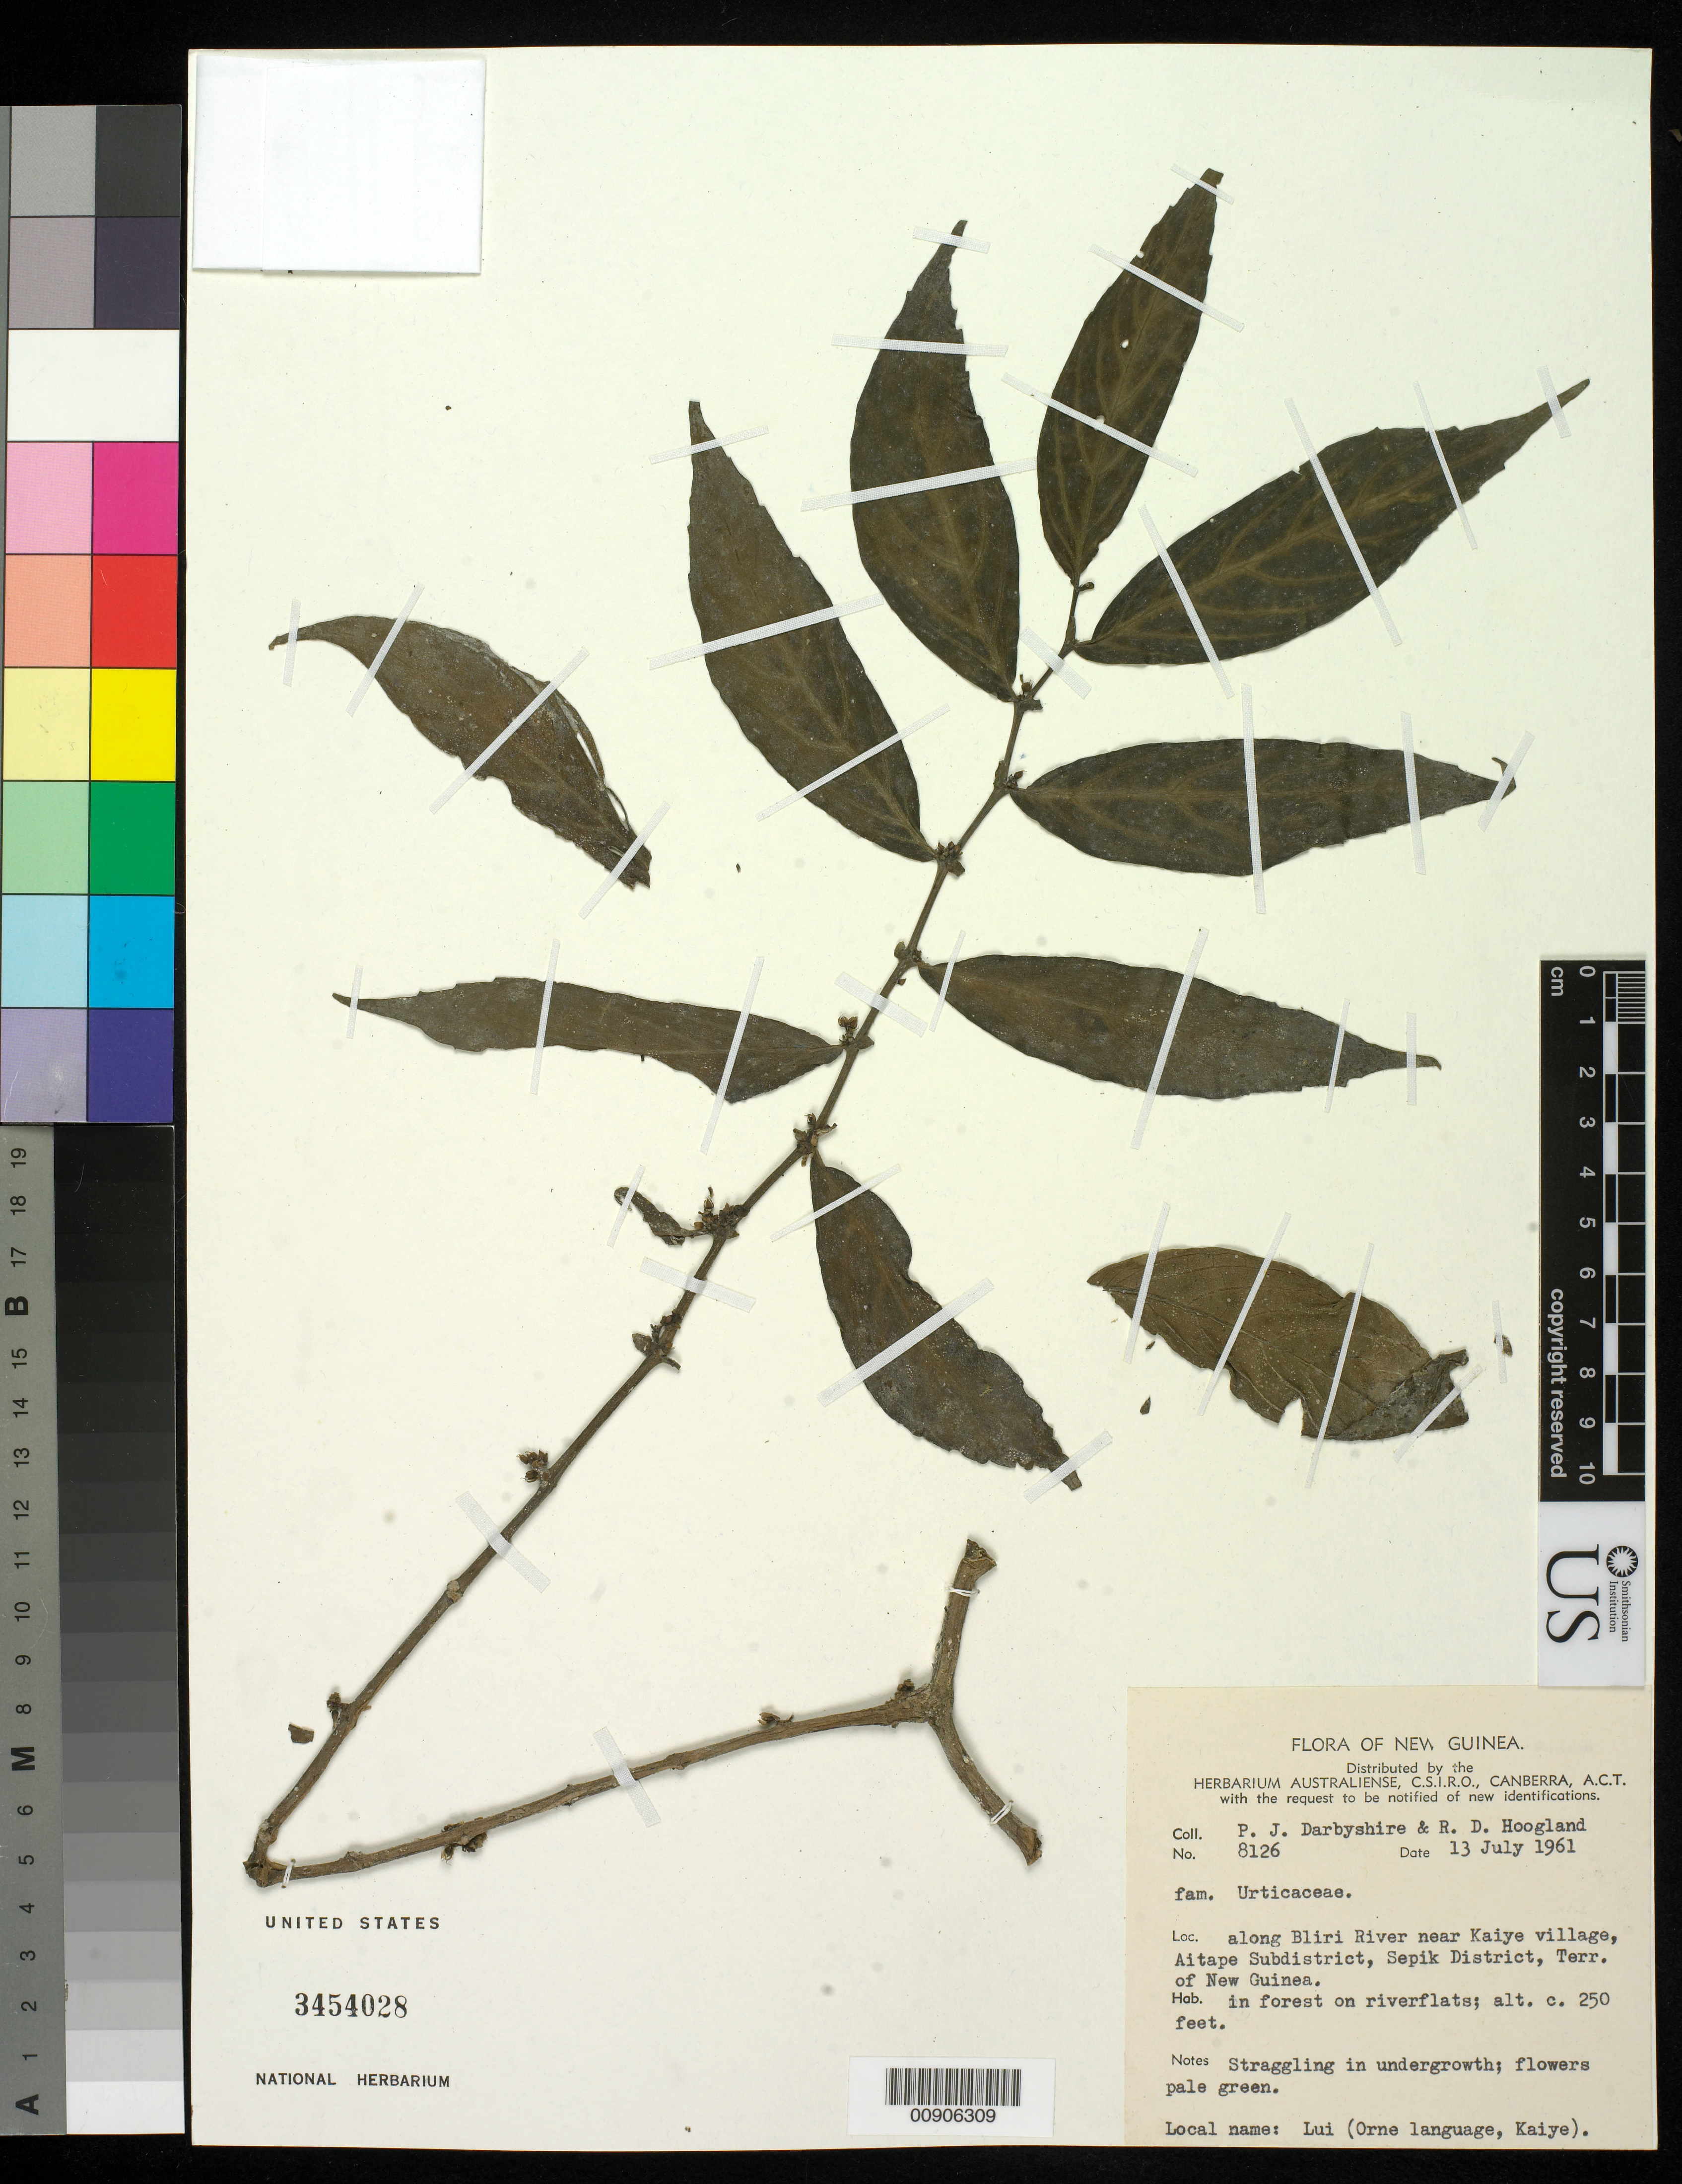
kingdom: Plantae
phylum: Tracheophyta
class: Magnoliopsida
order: Rosales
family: Urticaceae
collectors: P. Darbyshire & R. D. Hoogland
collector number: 8126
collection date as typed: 13 Jul 1961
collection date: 1961-07-13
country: Papua New Guinea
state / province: Sandaun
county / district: Aitape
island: New Guinea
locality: Along Bliri River near Kaiye village, Aitape Subdistrict, Sepik District, Terr. Of New Guinea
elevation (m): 76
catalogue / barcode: US 3454028